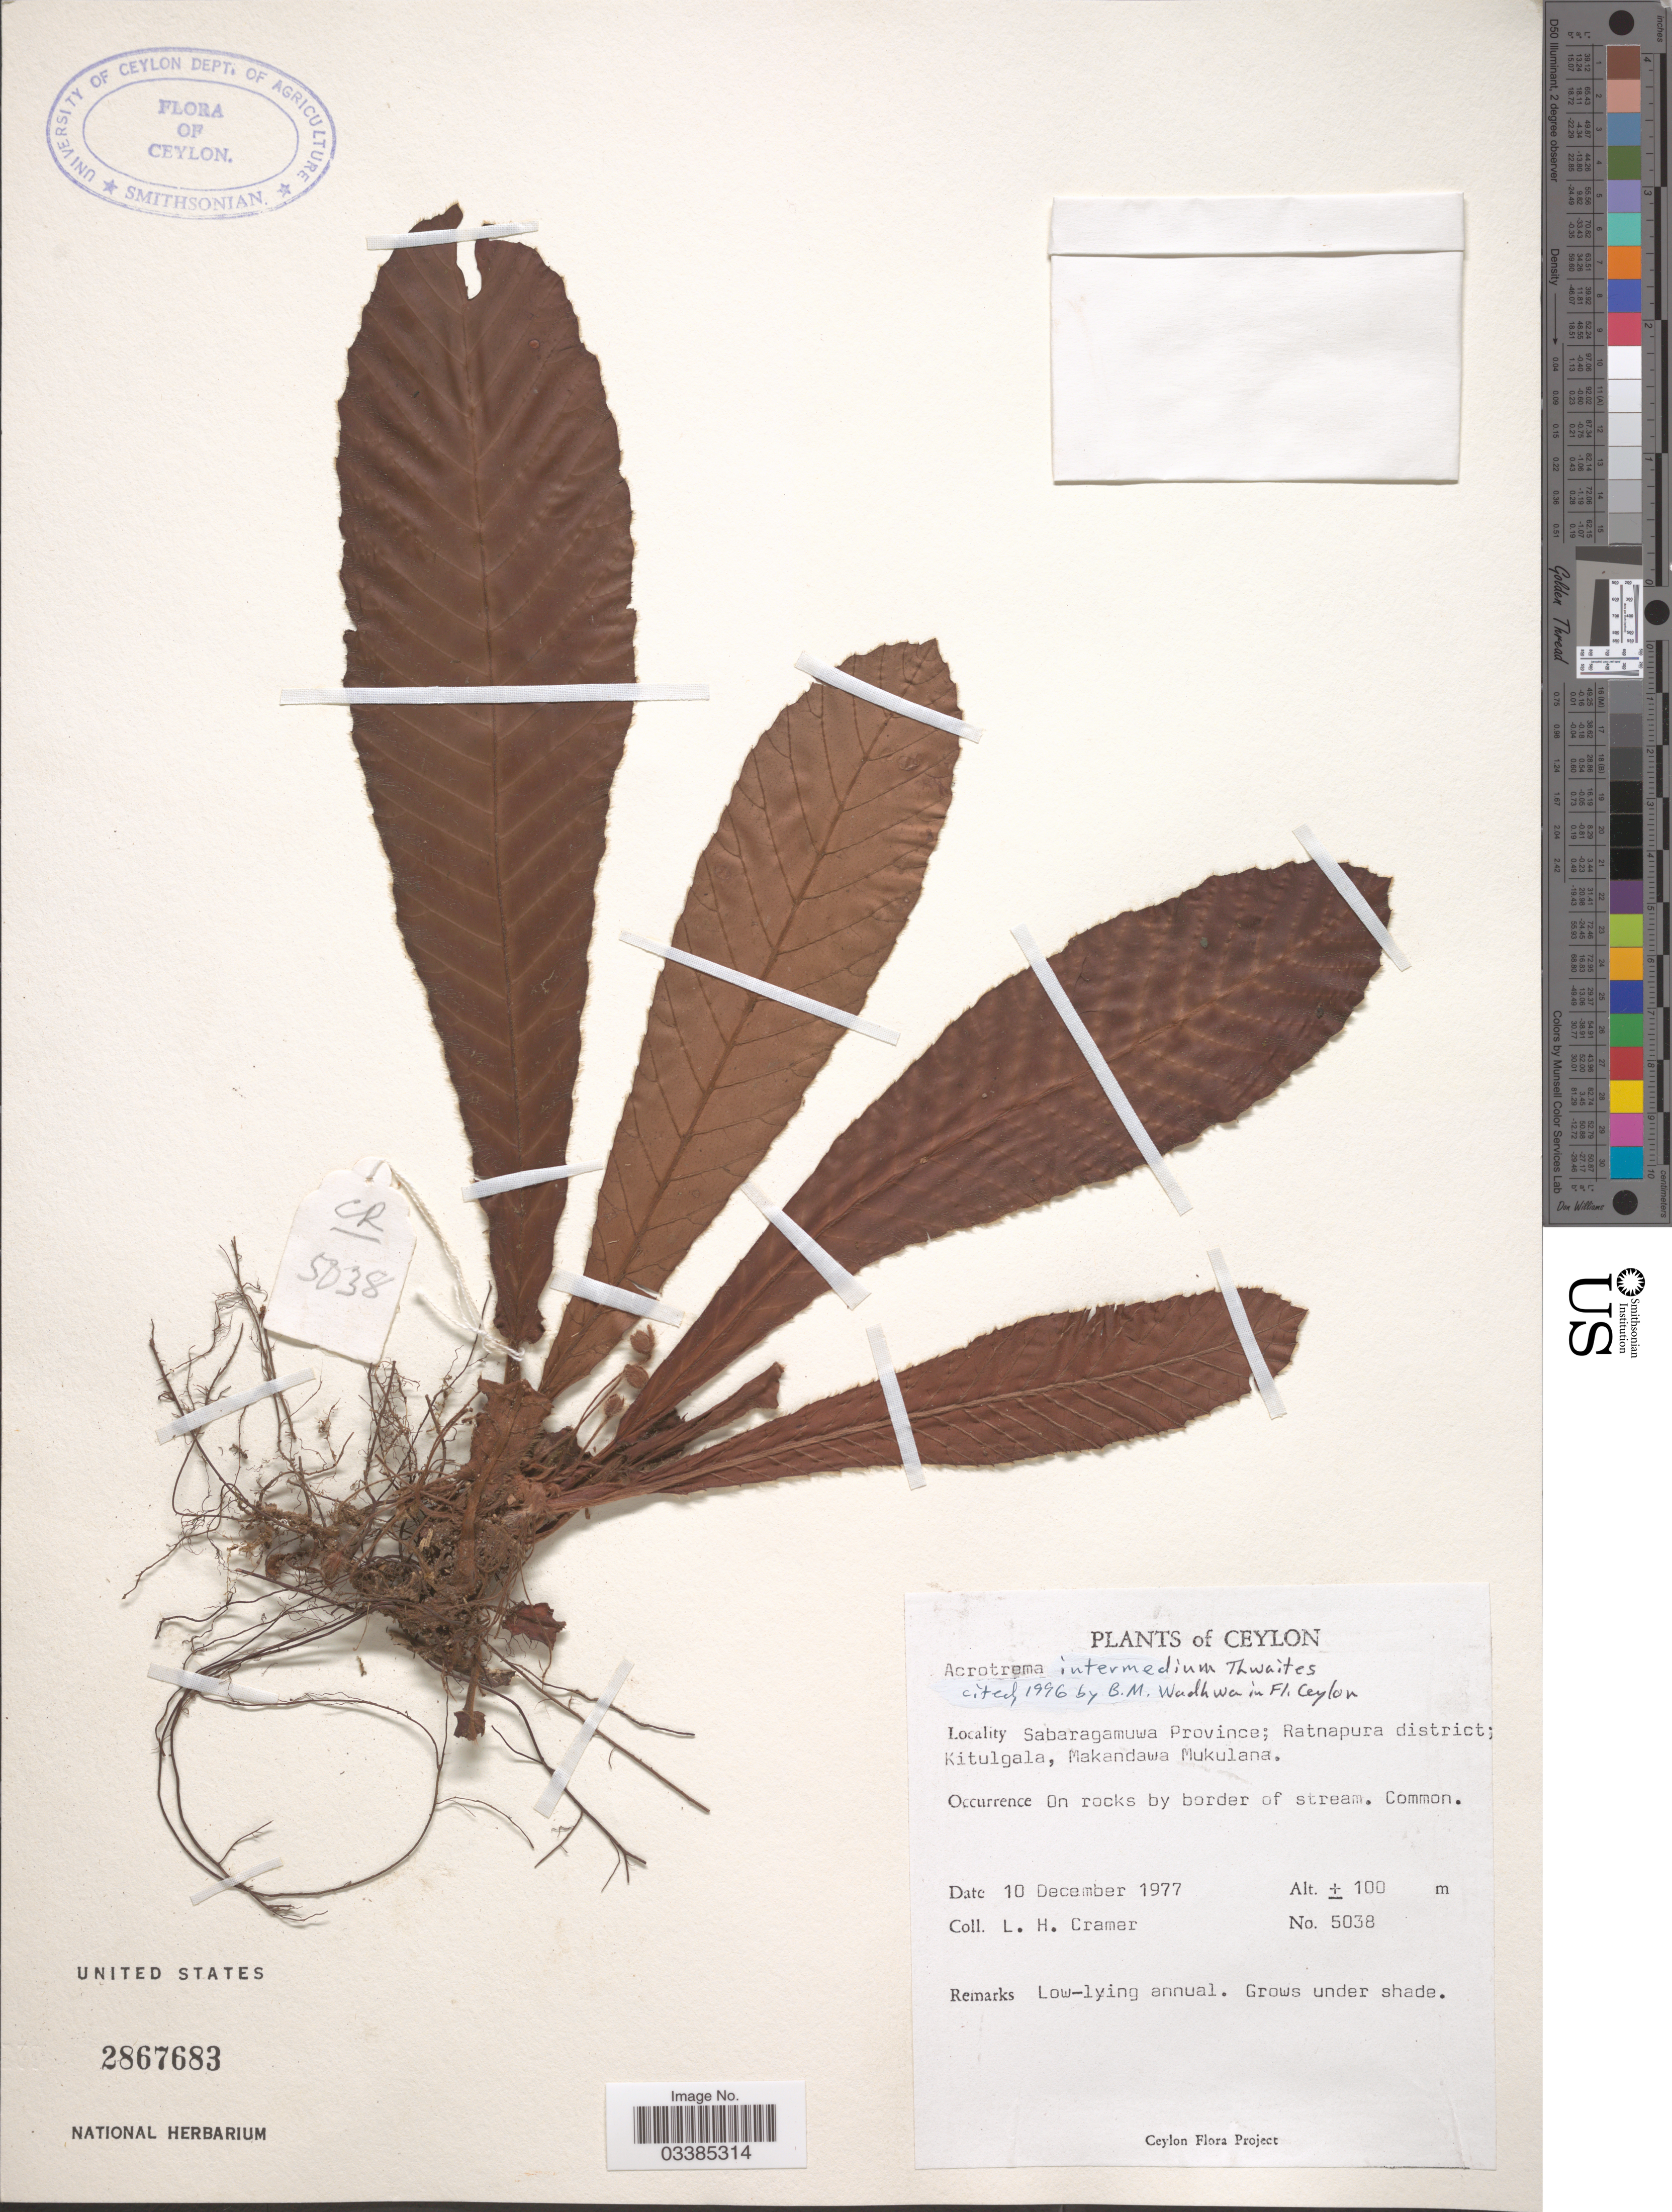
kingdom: Plantae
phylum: Tracheophyta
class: Magnoliopsida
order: Dilleniales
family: Dilleniaceae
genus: Acrotrema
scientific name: Acrotrema intermedium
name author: Thwaites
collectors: L. H. Cramer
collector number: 5038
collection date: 1977-12-10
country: Sri Lanka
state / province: Sabaragamuwa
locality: Ceylon. Ratnapura district; Kitulgala, Makandawa Mukulana.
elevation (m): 100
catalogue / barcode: US 2867683